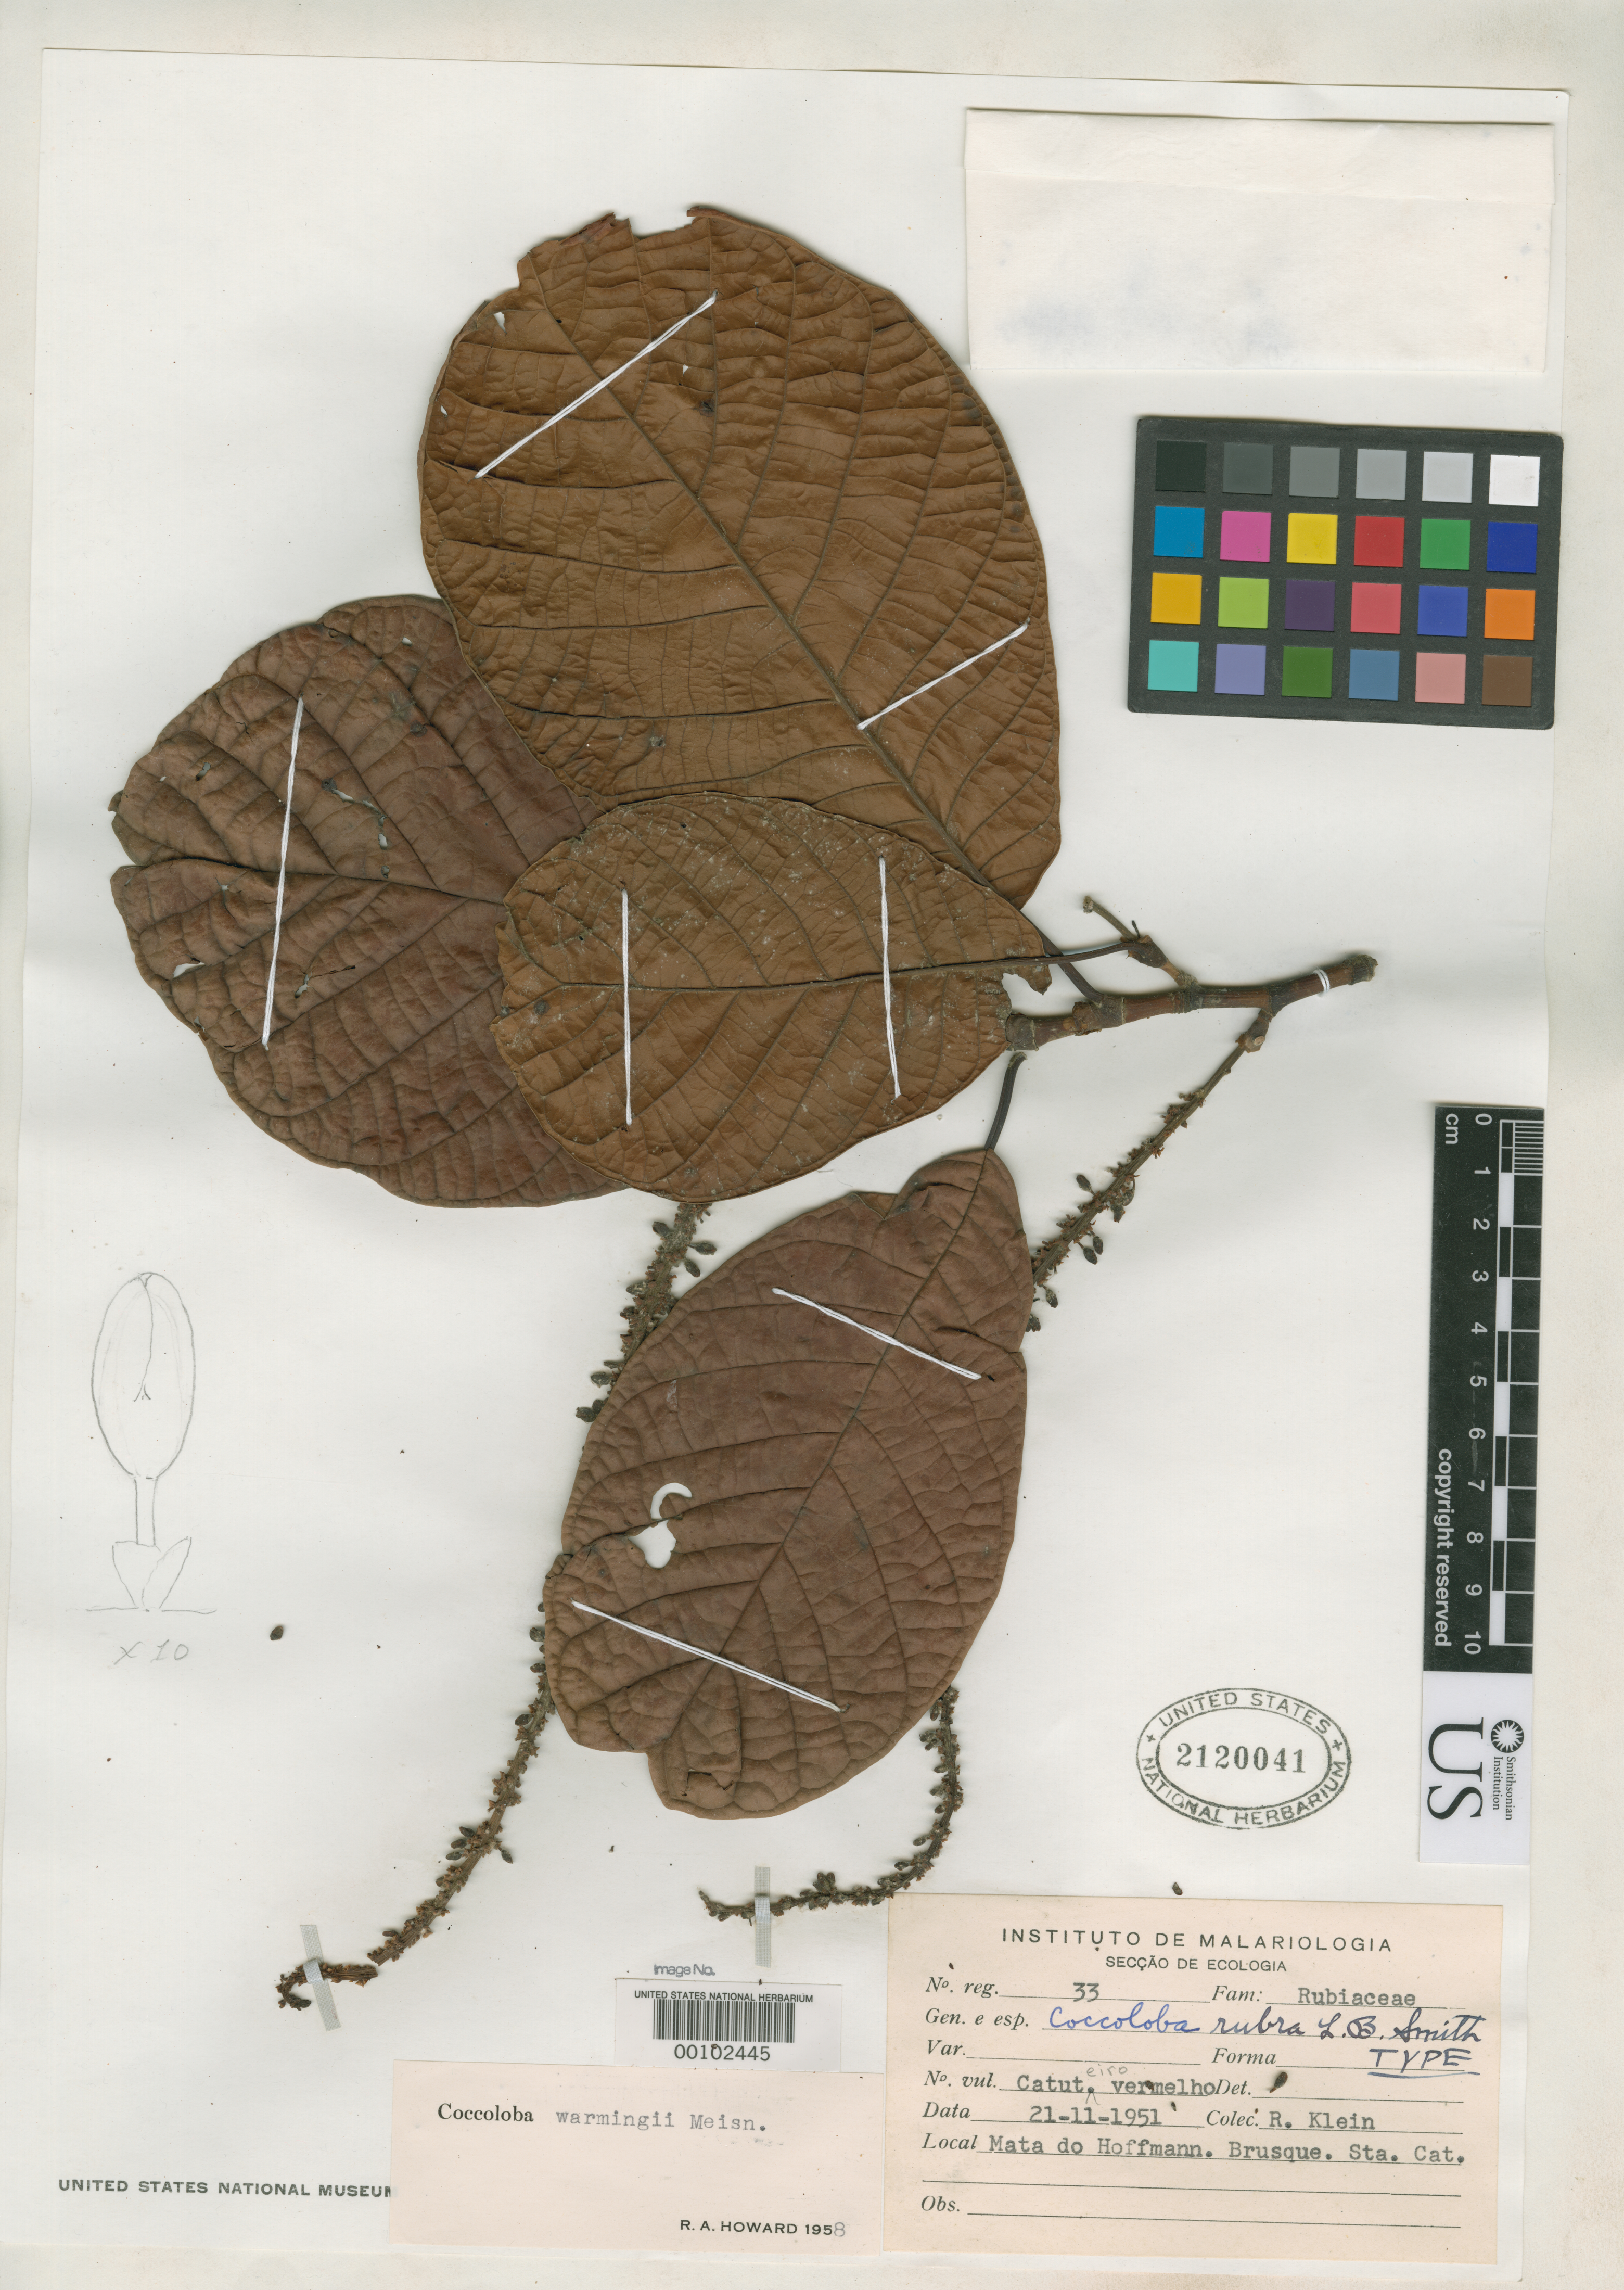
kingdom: Plantae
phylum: Tracheophyta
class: Magnoliopsida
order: Caryophyllales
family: Polygonaceae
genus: Coccoloba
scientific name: Coccoloba rubra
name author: L.B. Sm.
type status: Holotype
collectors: R. M. Klein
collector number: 33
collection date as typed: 21 Nov 1951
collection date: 1951-11-21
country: Brazil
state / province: Santa Catarina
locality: Mata do Hoffmann, Brusque.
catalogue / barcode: US 2120041